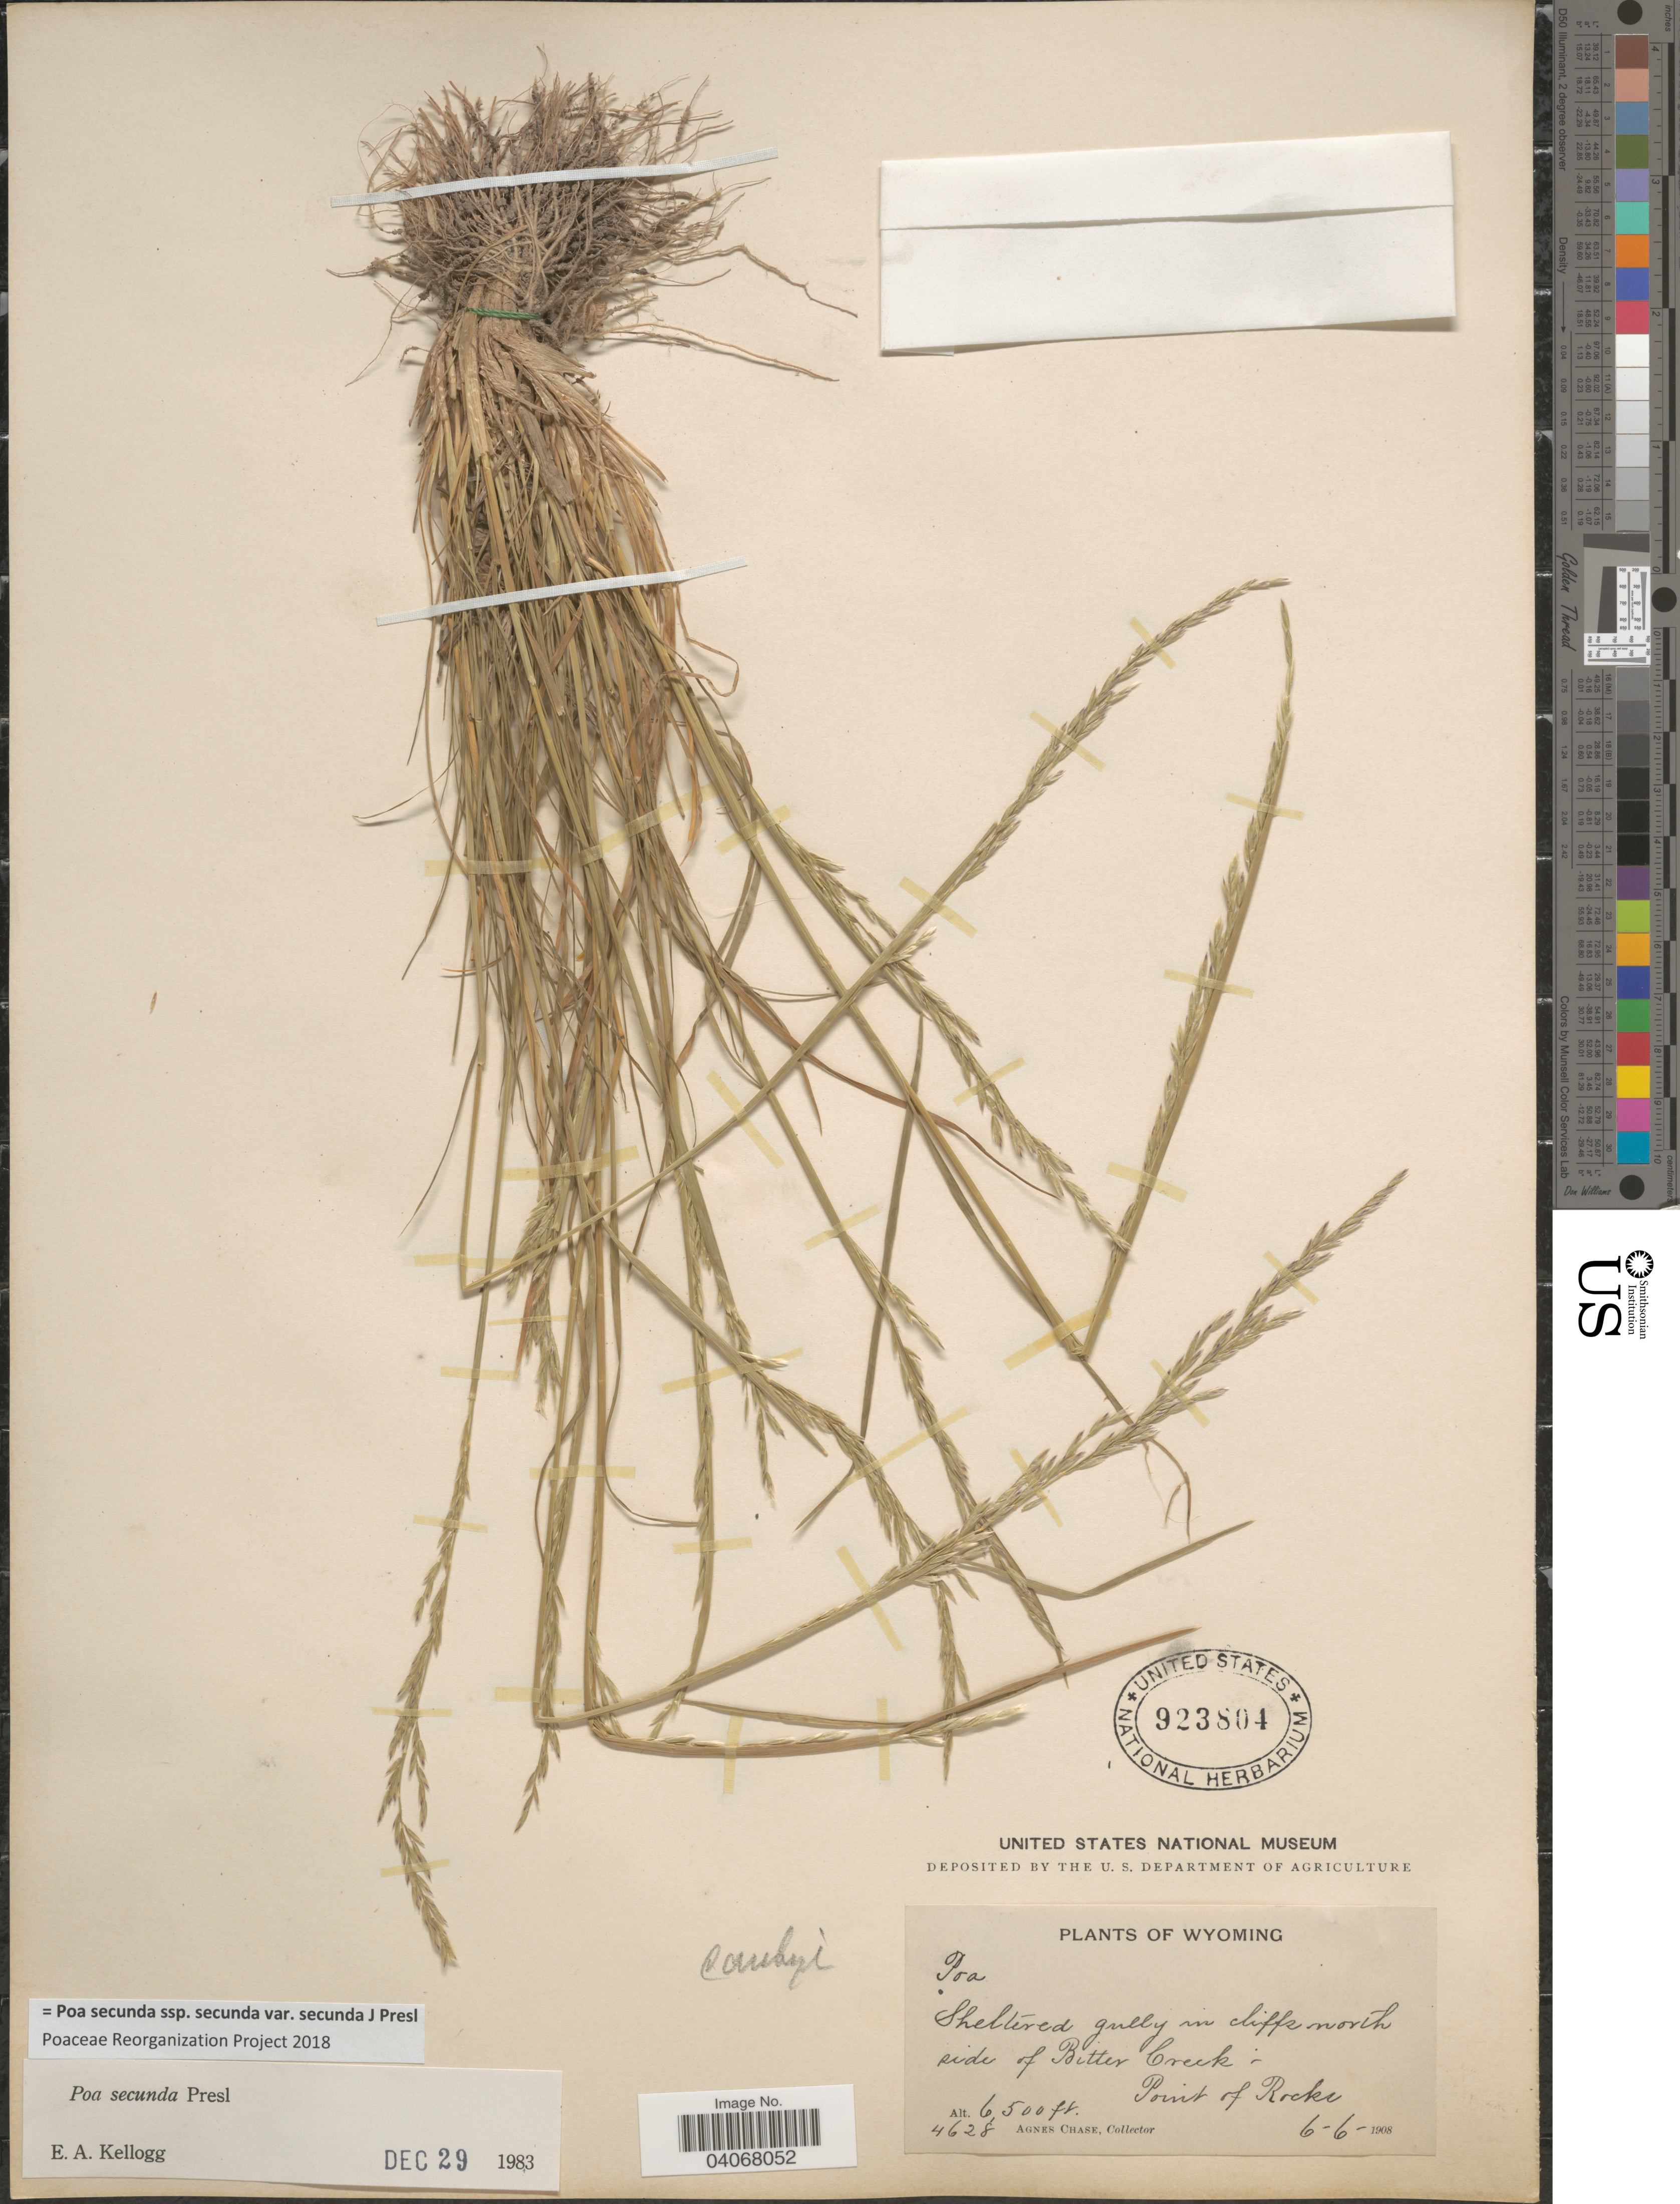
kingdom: Plantae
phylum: Tracheophyta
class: Liliopsida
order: Poales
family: Poaceae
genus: Poa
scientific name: Poa secunda subsp. secunda var. secunda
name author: J. Presl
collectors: A. Chase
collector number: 4628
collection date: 1908-06-06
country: United States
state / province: Wyoming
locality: Sheltered gully in cliffs north side of Bitter Creek - Point of Rocks.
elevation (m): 1981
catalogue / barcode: US 923804